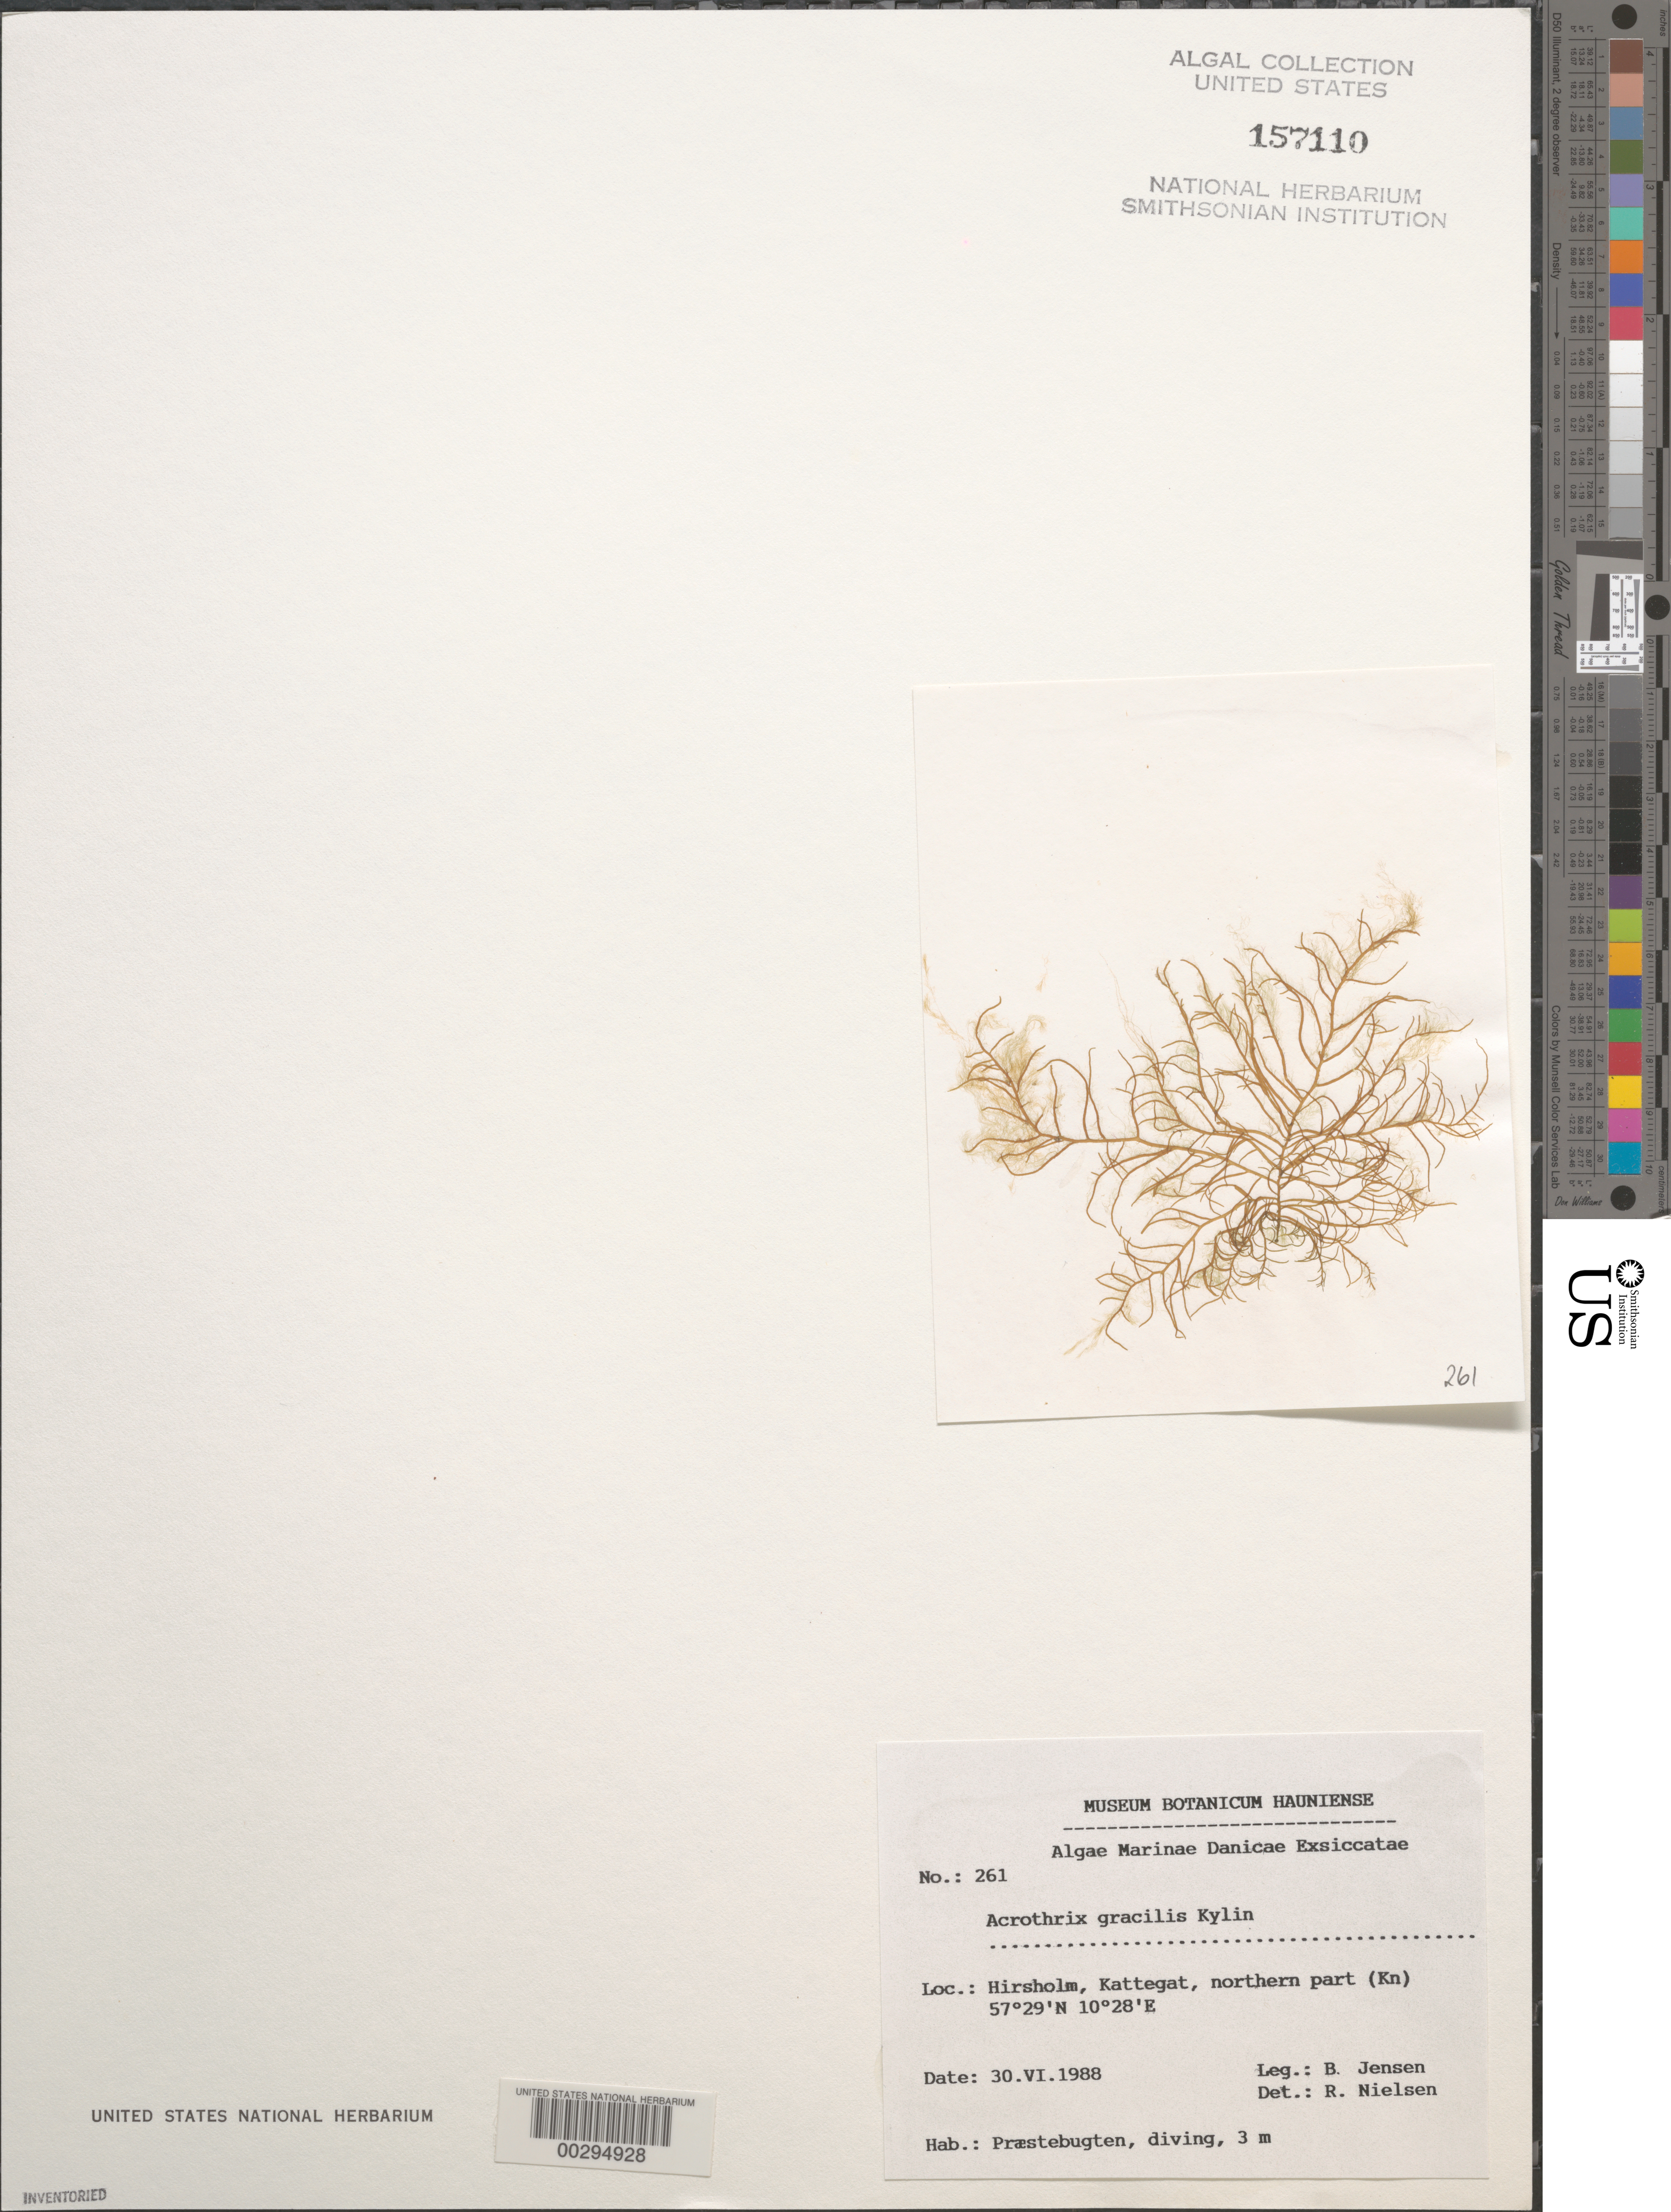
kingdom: Chromista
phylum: Ochrophyta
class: Phaeophyceae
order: Ectocarpales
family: Chordariaceae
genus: Acrothrix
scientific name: Acrothrix gracilis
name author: Kylin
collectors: B. Jensen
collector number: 261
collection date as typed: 30 Jun 1988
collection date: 1988-06-30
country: Denmark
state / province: Nordjylland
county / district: Frederikshavn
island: Hirsholm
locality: Kattegat, northern part; Praestebugten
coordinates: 57 29'N, 10 28'E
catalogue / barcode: US 157110